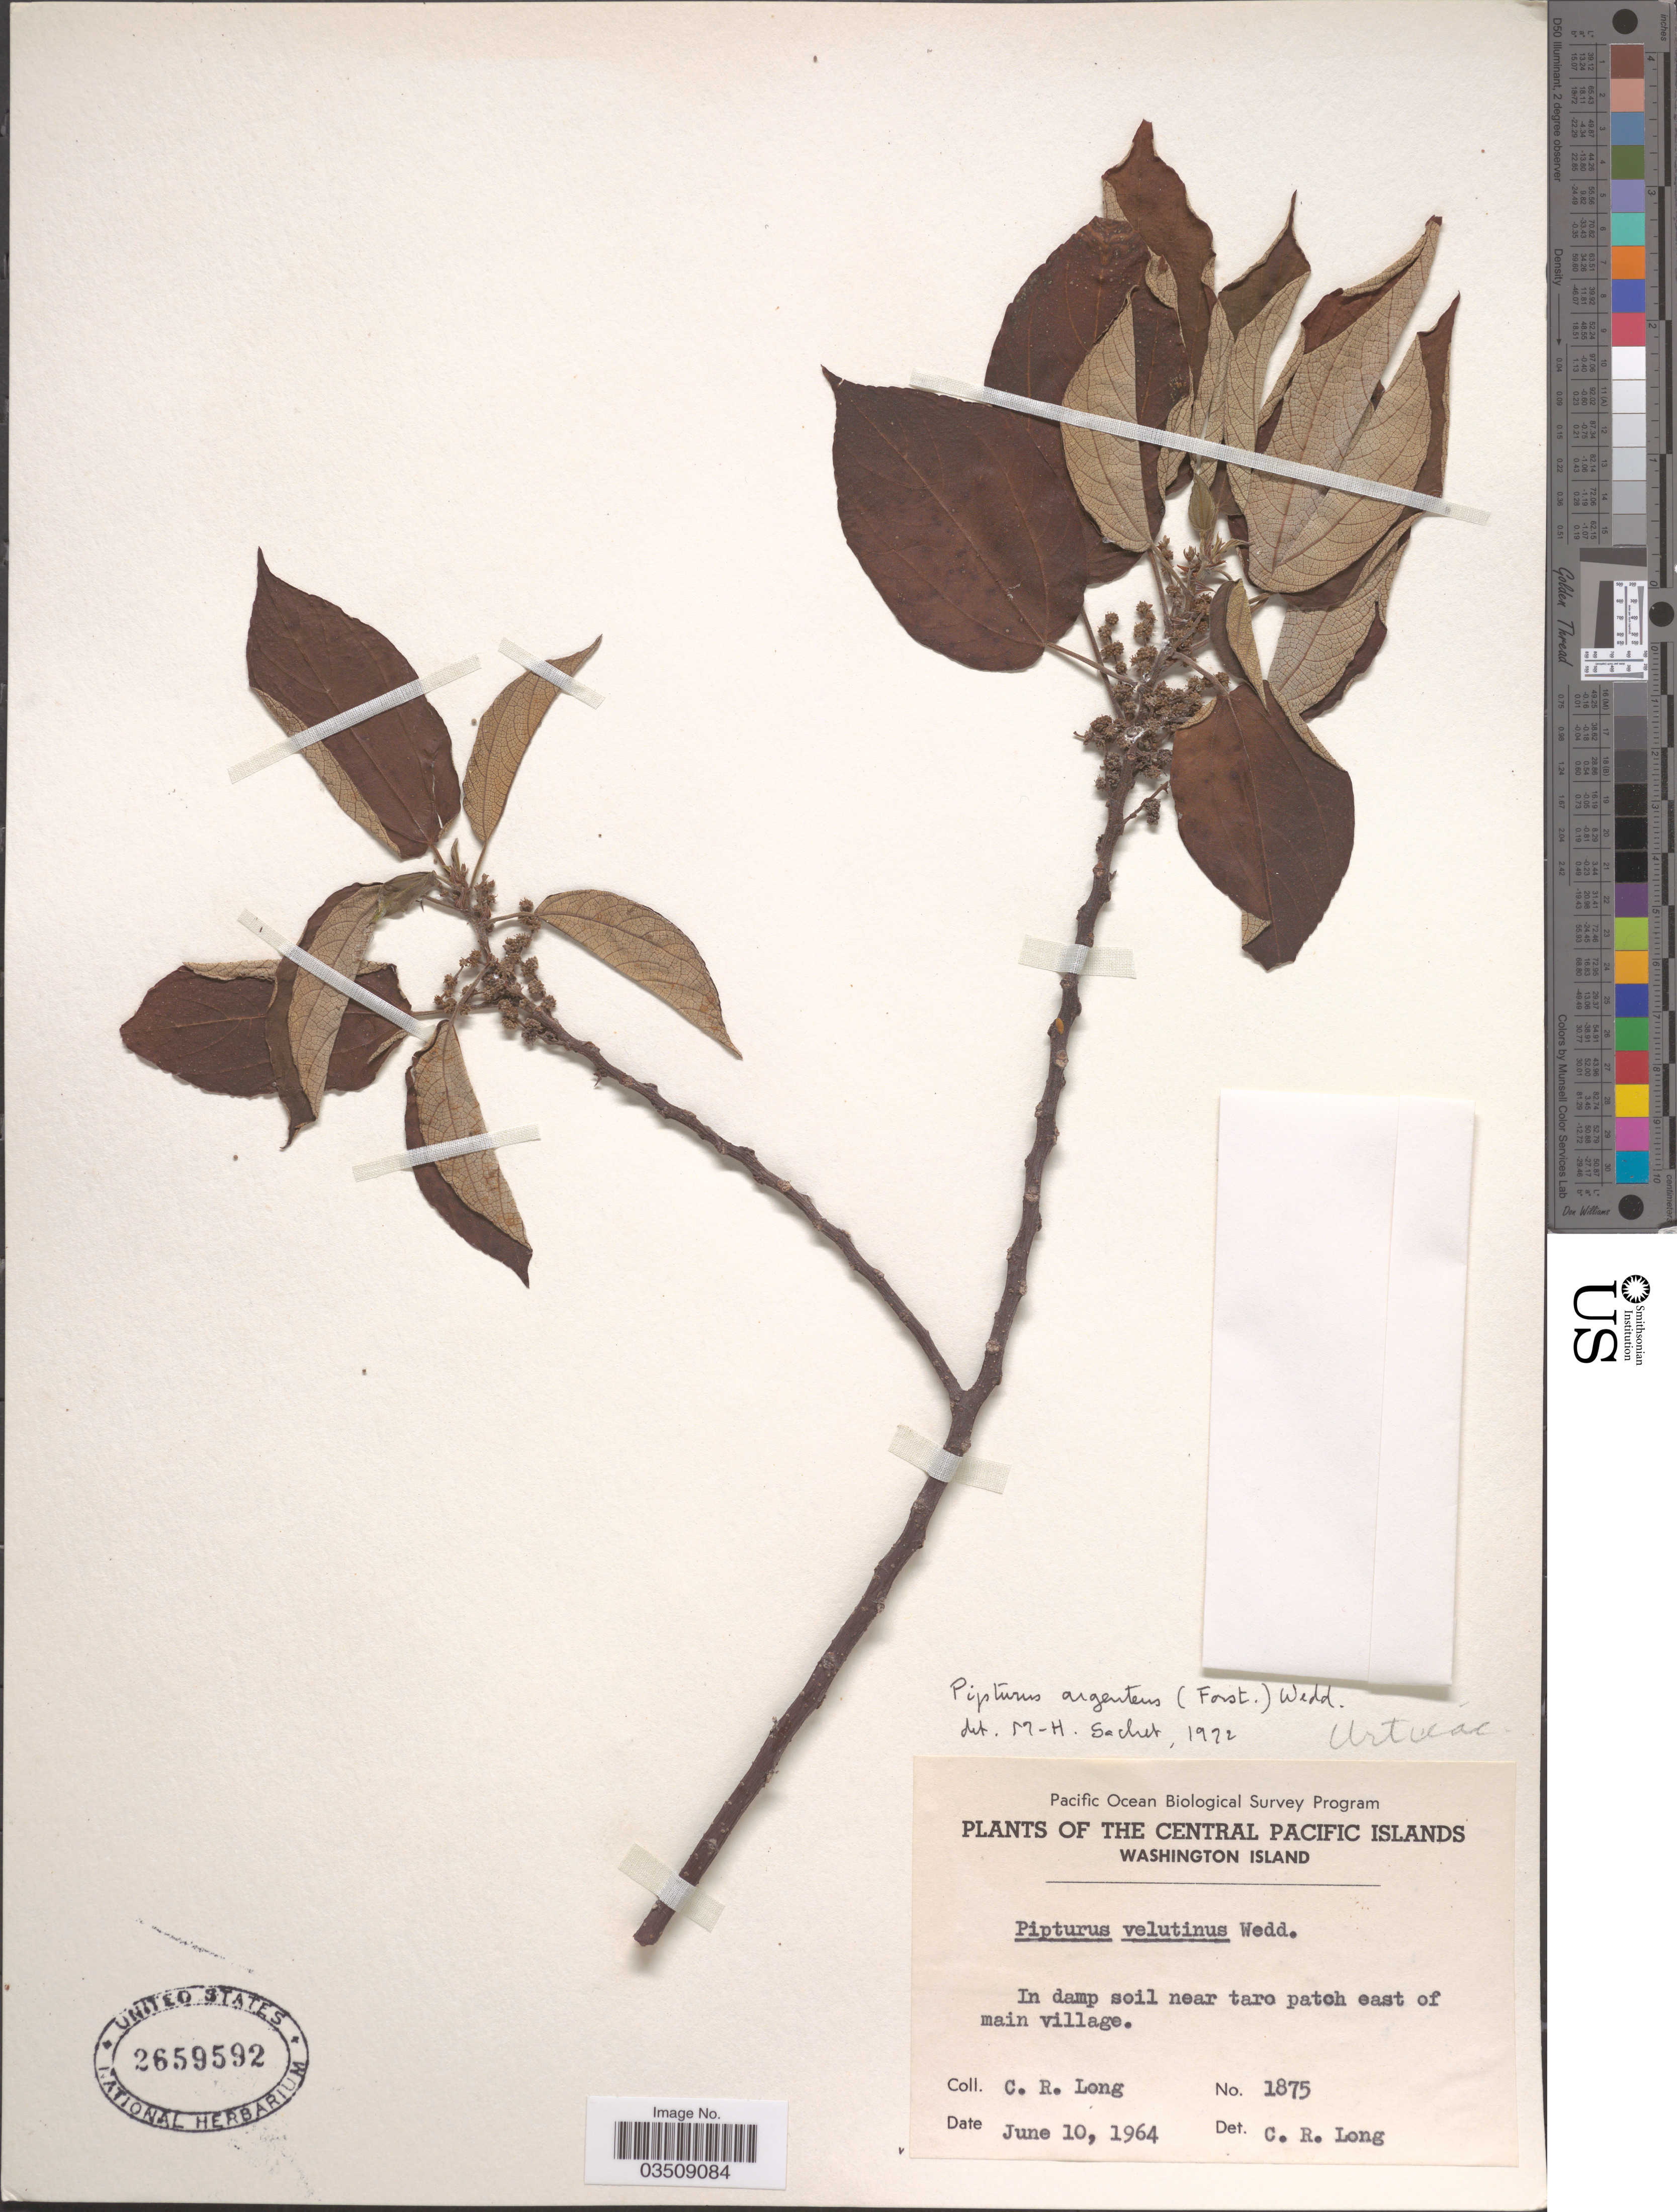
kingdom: Plantae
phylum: Tracheophyta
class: Magnoliopsida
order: Rosales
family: Urticaceae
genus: Pipturus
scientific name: Pipturus argenteus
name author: (G. Forst.) Wedd.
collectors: C. R. Long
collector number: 1875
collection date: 1964-06-10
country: Kiribati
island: Teraina [Washington Island]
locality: The Central Pacific Islands. Washington Island. In damp soil near taro patch east of main village.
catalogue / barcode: US 2659592